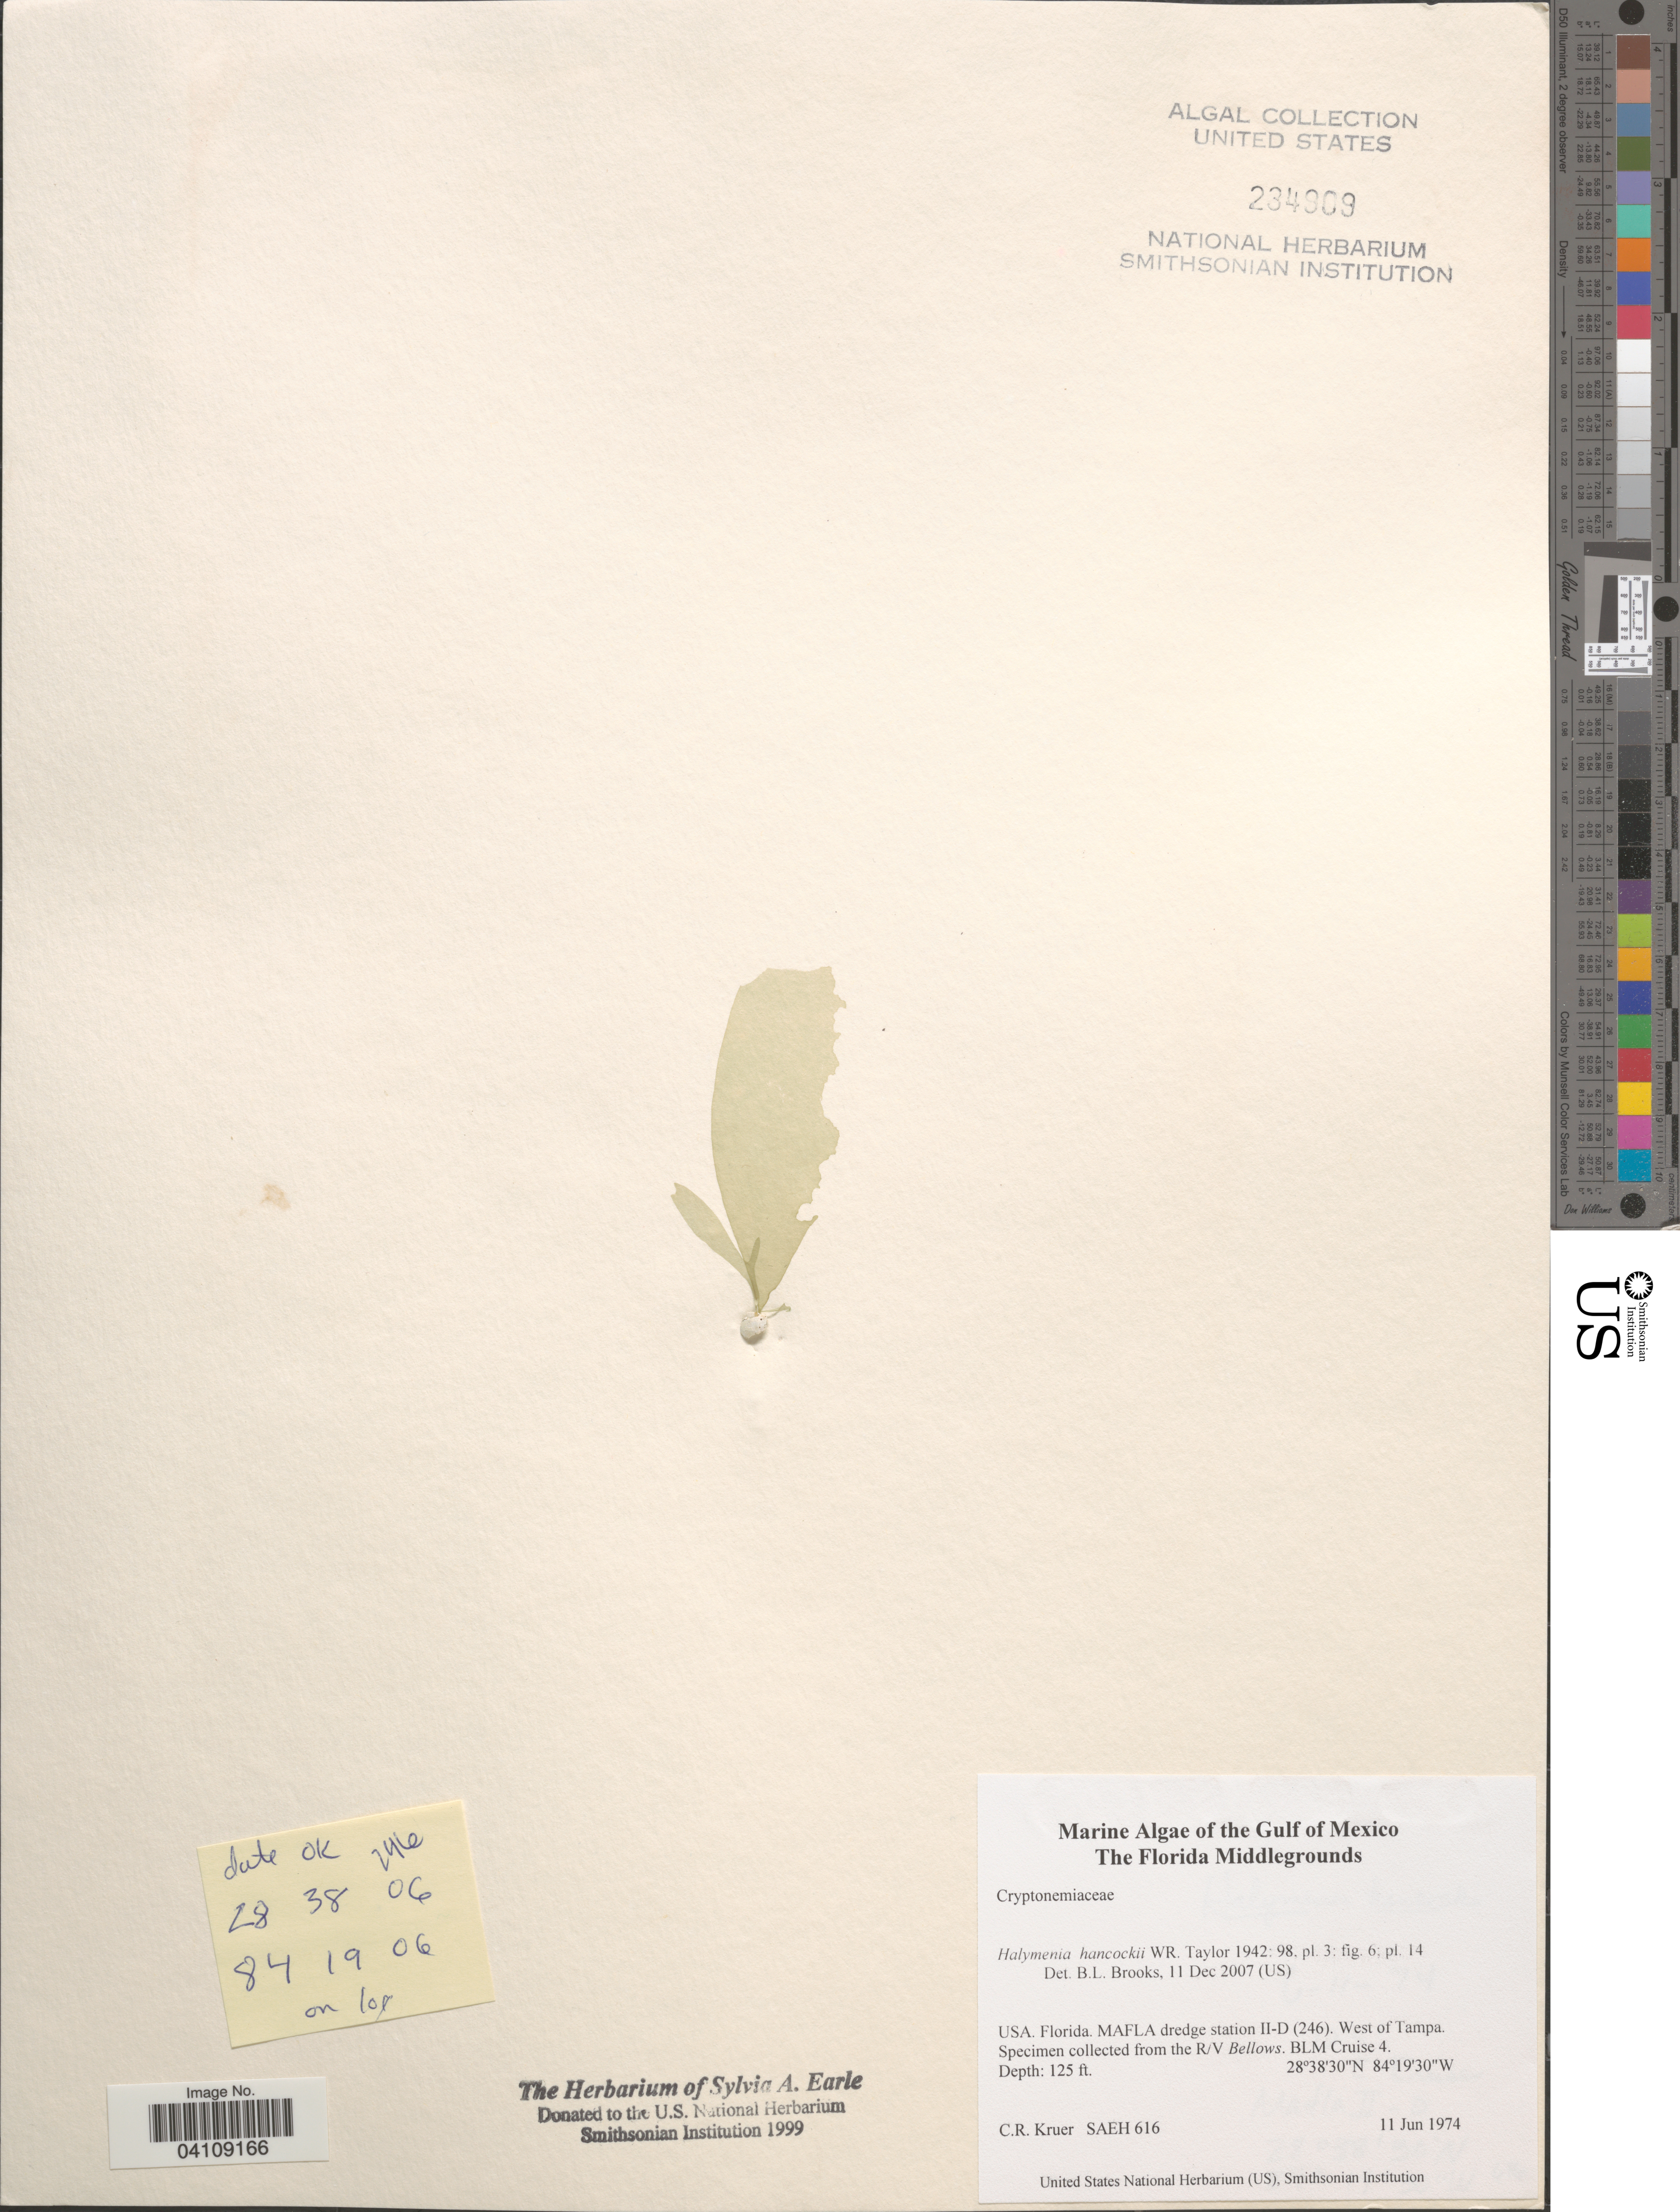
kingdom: Plantae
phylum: Rhodophyta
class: Florideophyceae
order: Halymeniales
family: Halymeniaceae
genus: Halymenia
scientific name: Halymenia hancockii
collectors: C. Kruer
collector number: SAEH 616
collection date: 1974-06-11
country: United States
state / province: Florida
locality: Gulf of Mexico. The Florida Middlegrounds. Florida. MAFLA dredge station II-D (246). West of Tampa. From the R/V Bellows. BLM Cruise 4.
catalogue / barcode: US 234909